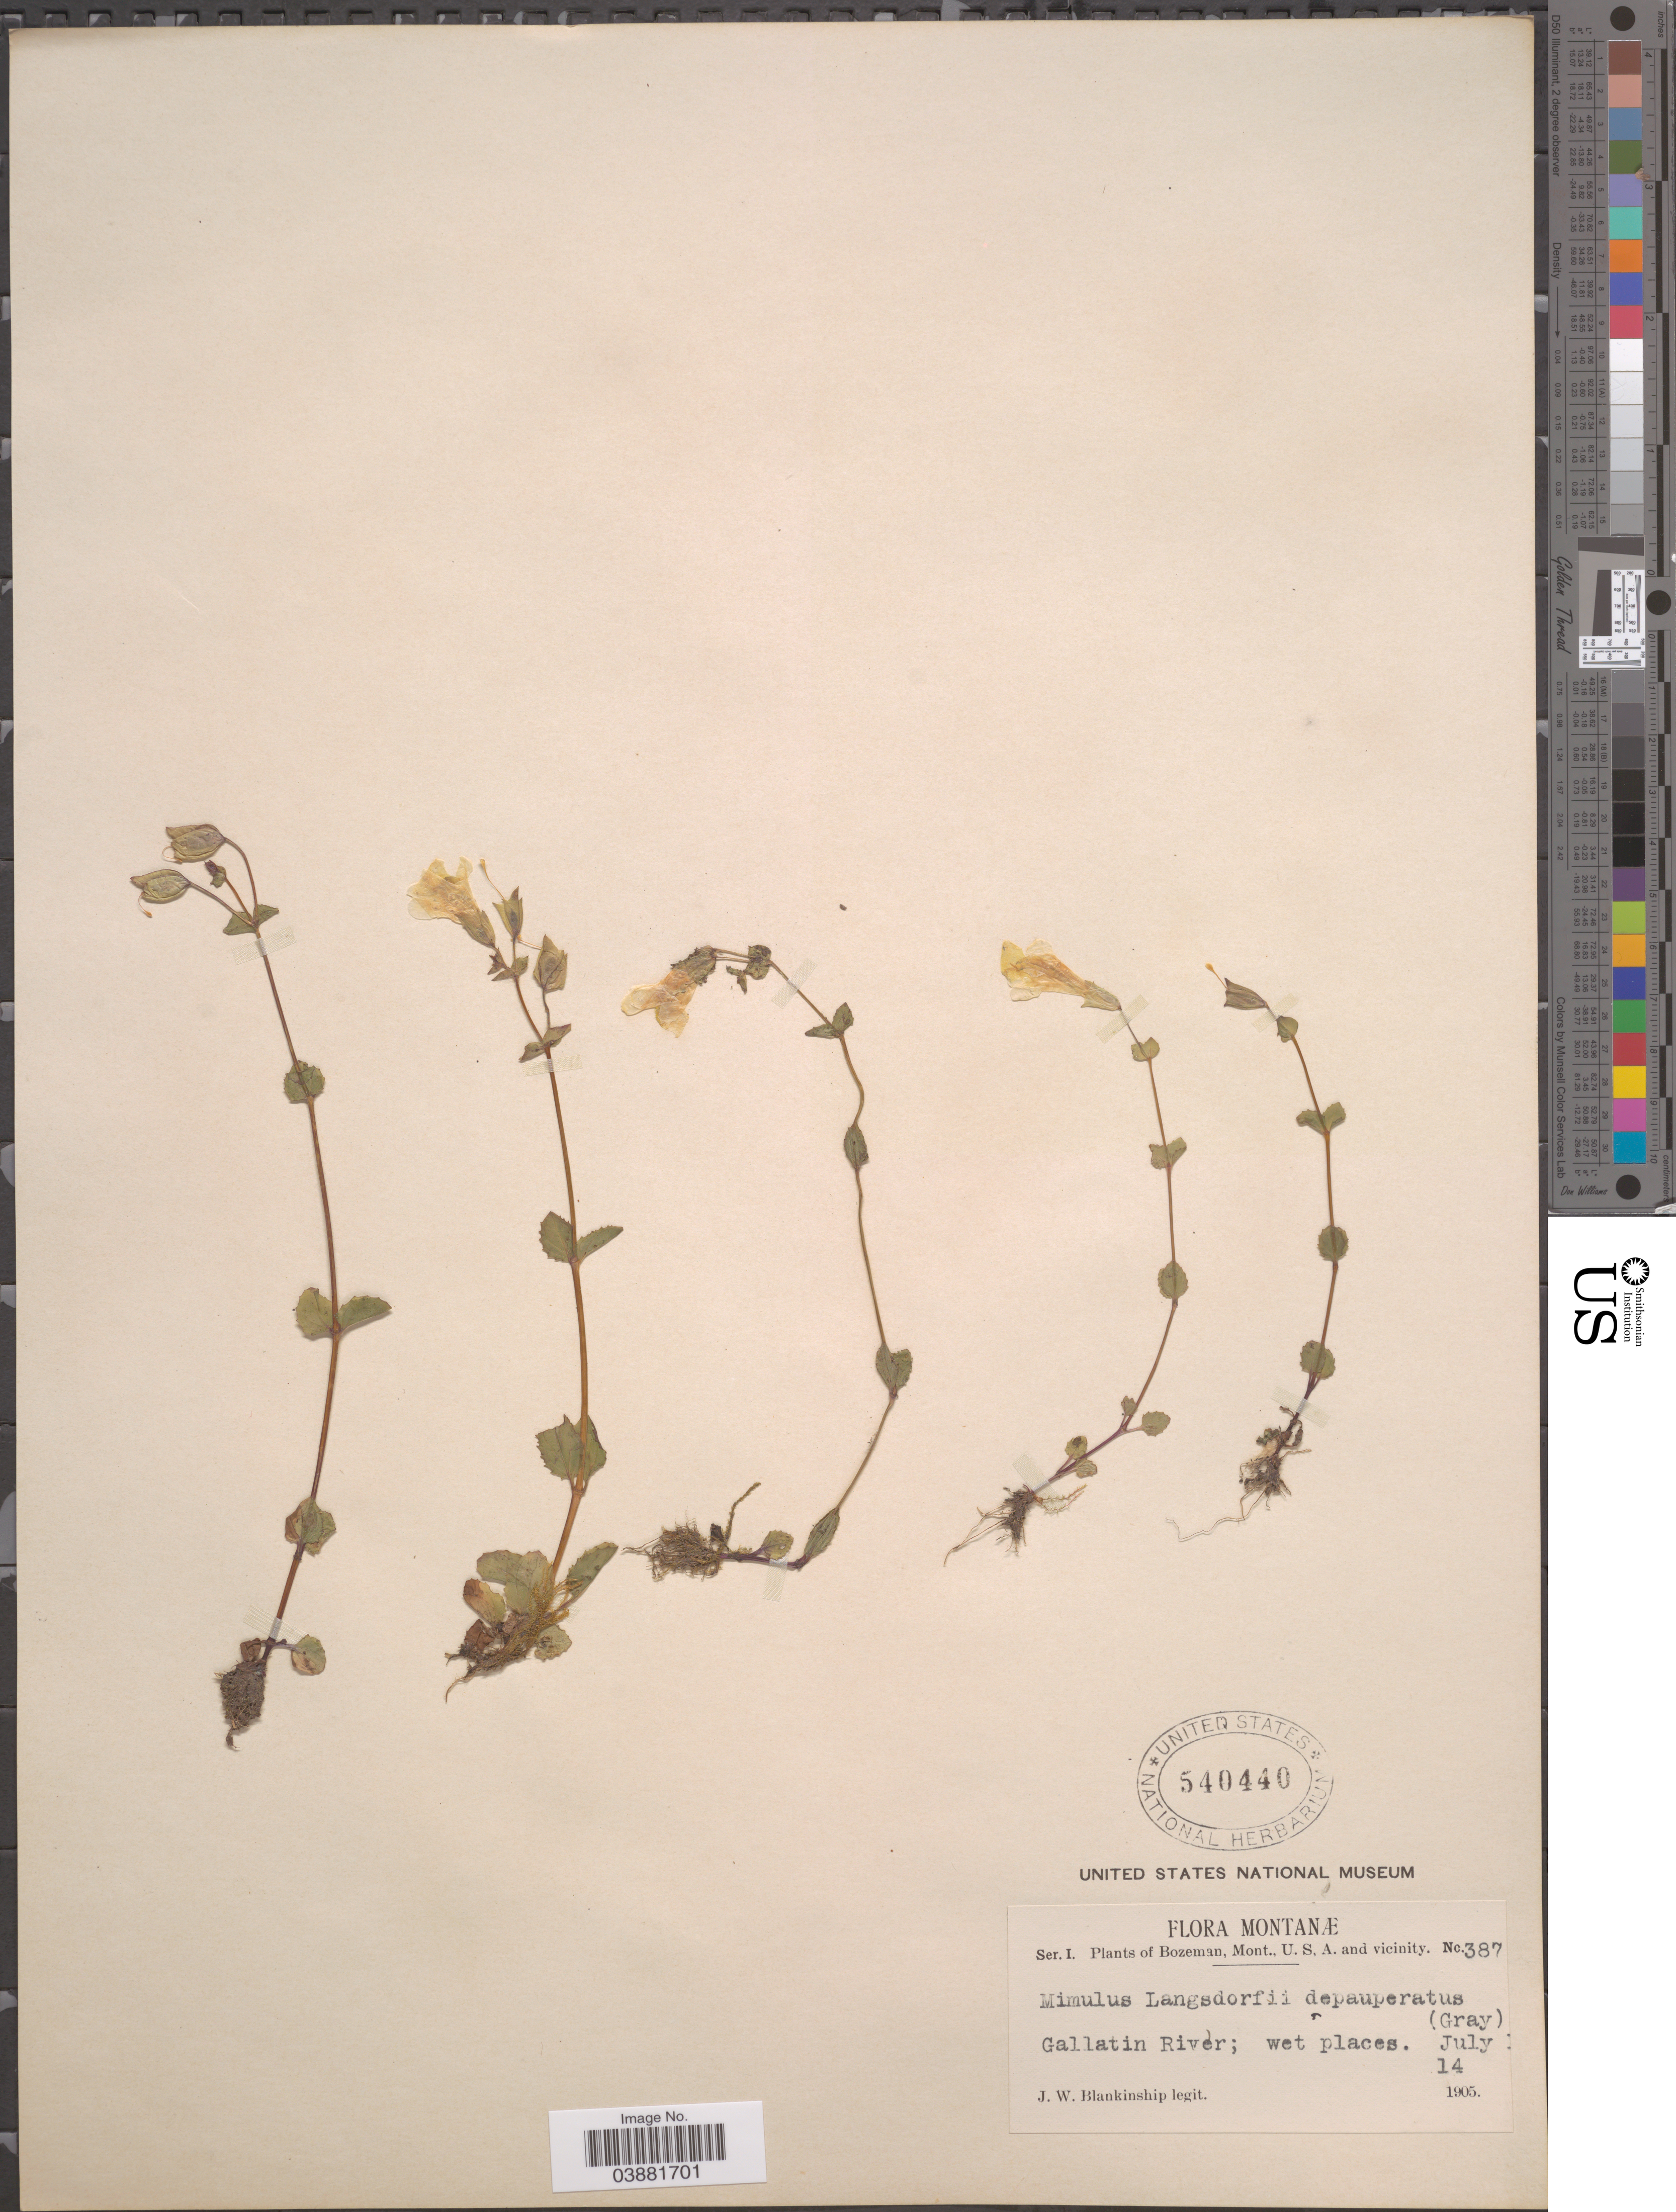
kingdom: Plantae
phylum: Tracheophyta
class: Magnoliopsida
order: Lamiales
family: Phrymaceae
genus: Mimulus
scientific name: Mimulus guttatus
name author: DC.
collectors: J. W. Blankinship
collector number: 387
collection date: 1905-05-14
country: United States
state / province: Montana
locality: Bozeman and vicinity. Gallatin River.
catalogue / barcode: US 540440